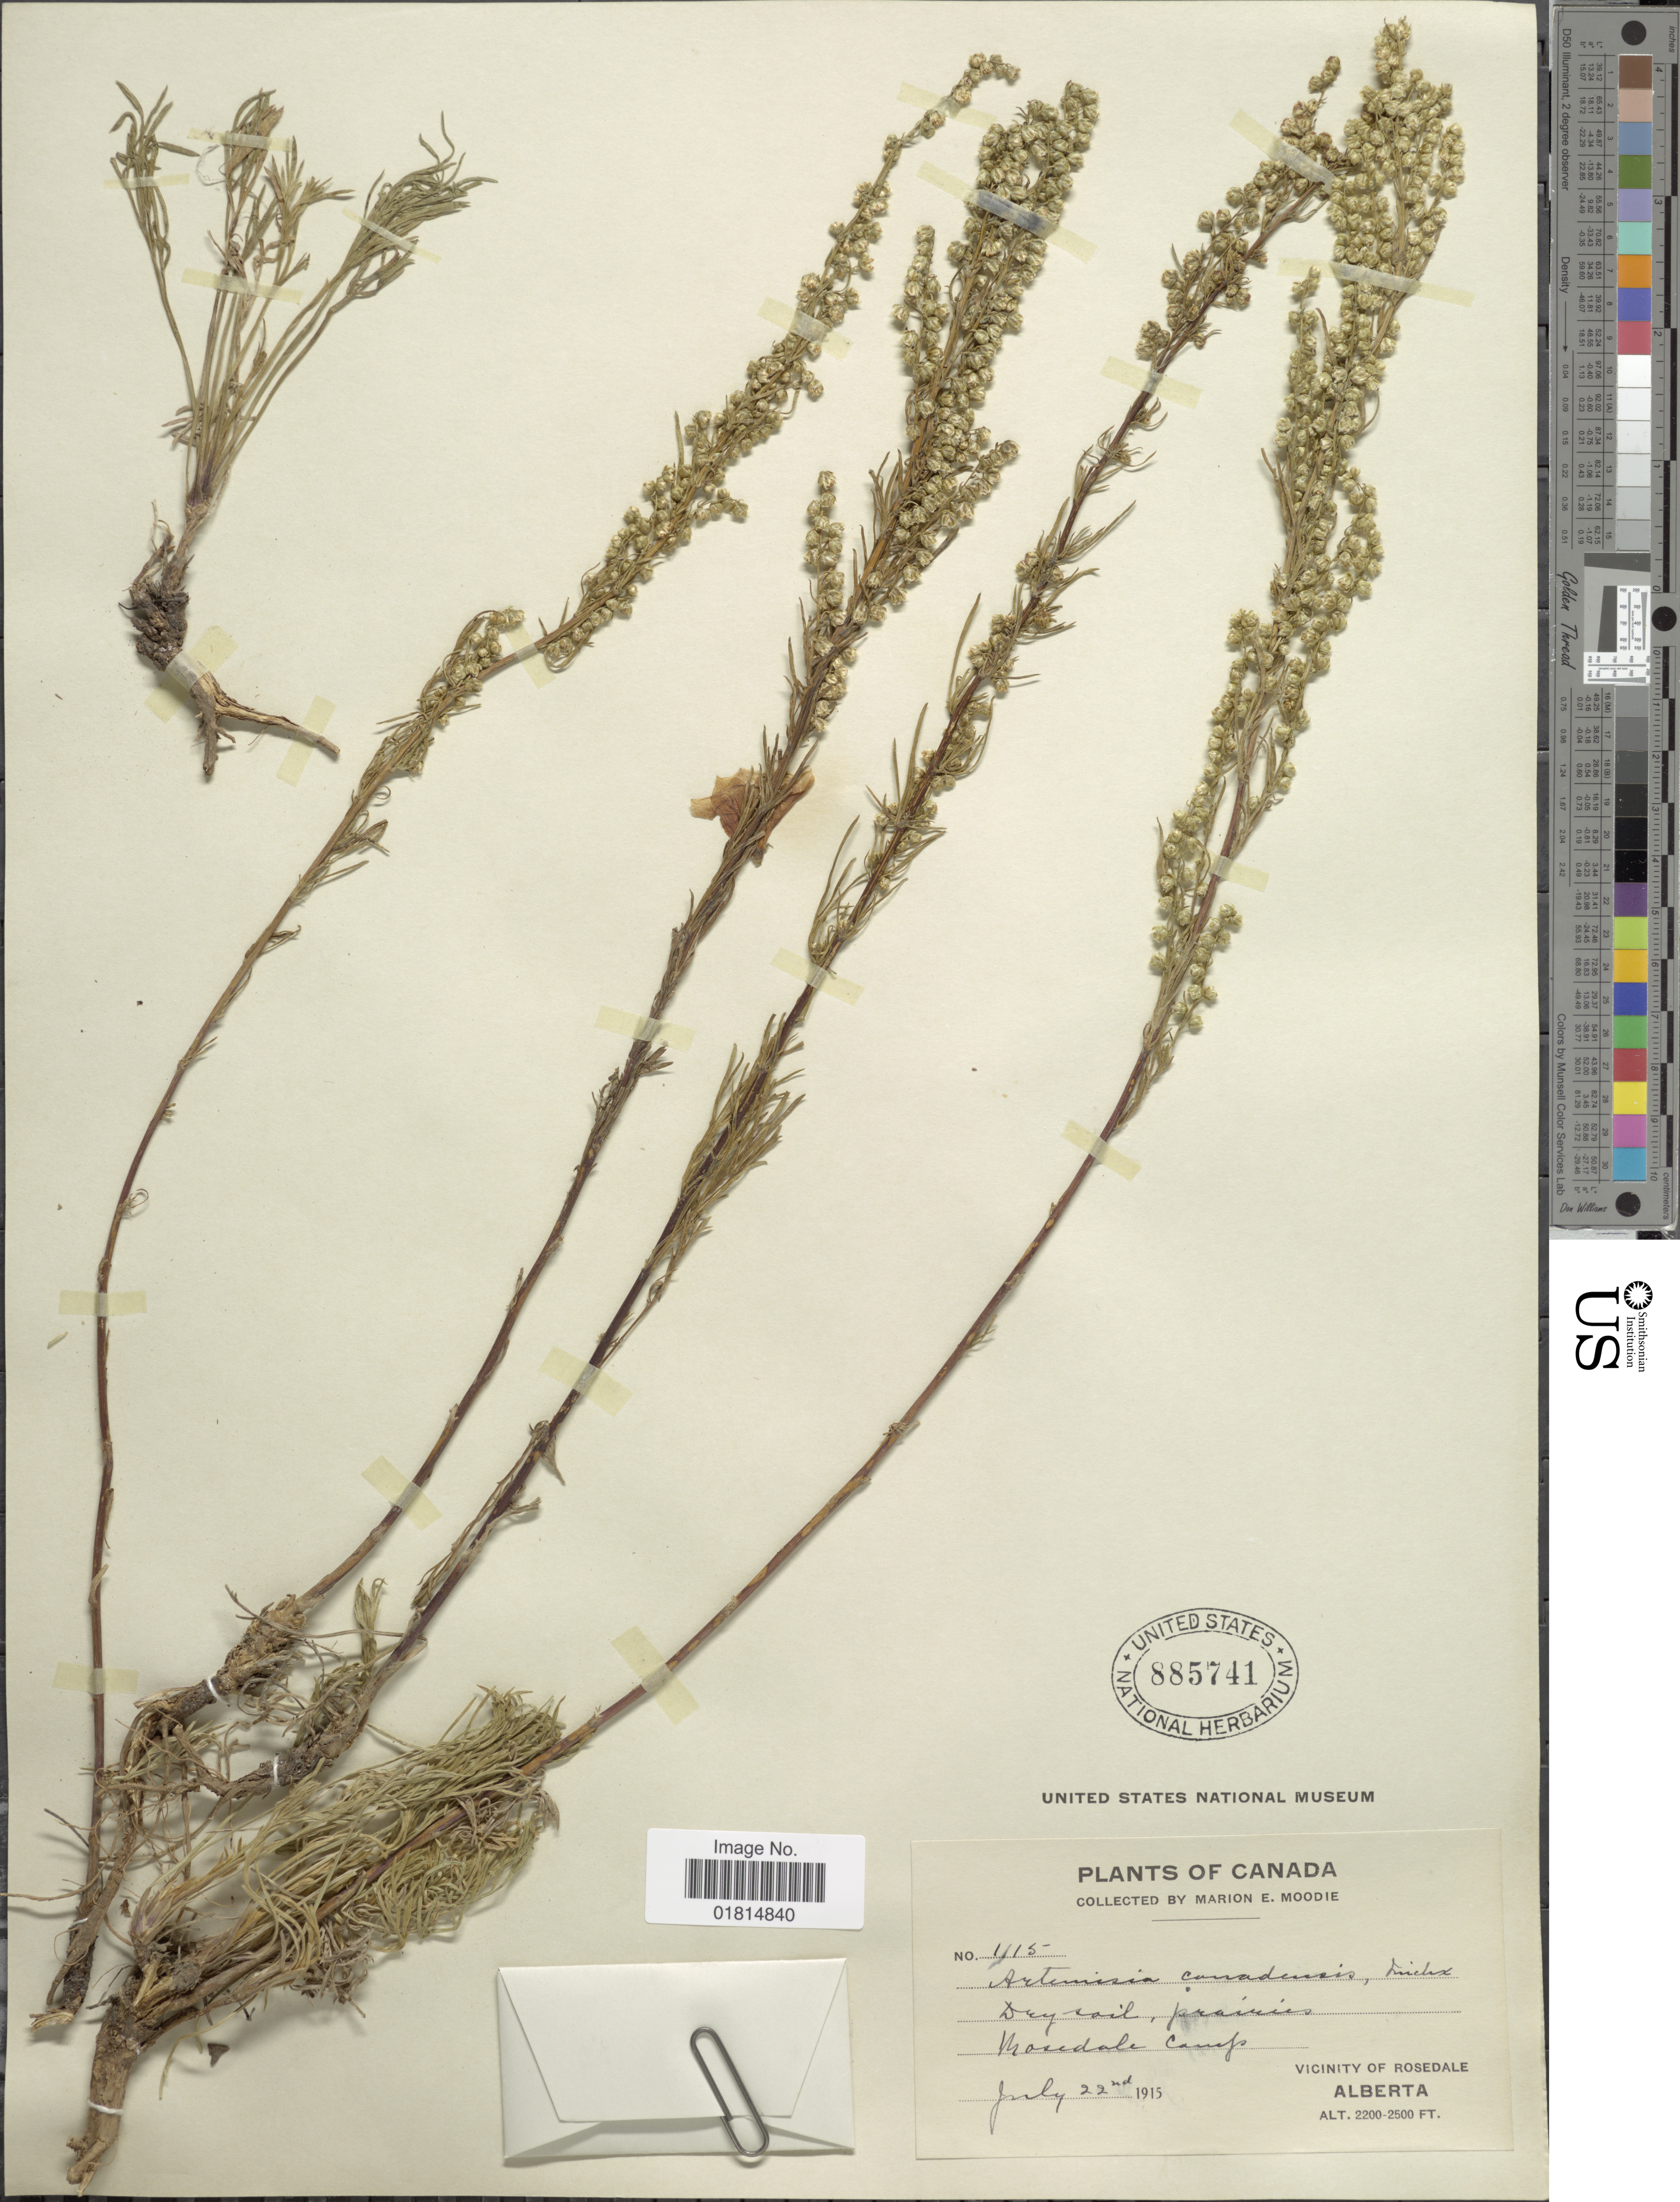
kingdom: Plantae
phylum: Tracheophyta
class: Magnoliopsida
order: Asterales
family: Asteraceae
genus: Artemisia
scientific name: Artemisia canadensis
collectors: M. E. Moodie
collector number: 1115*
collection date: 1915-07-22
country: Canada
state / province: Alberta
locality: Dry soil, prairies. Mosedale camp. Vicinity of Rosedale. Alberta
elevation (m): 671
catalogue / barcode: US 885741